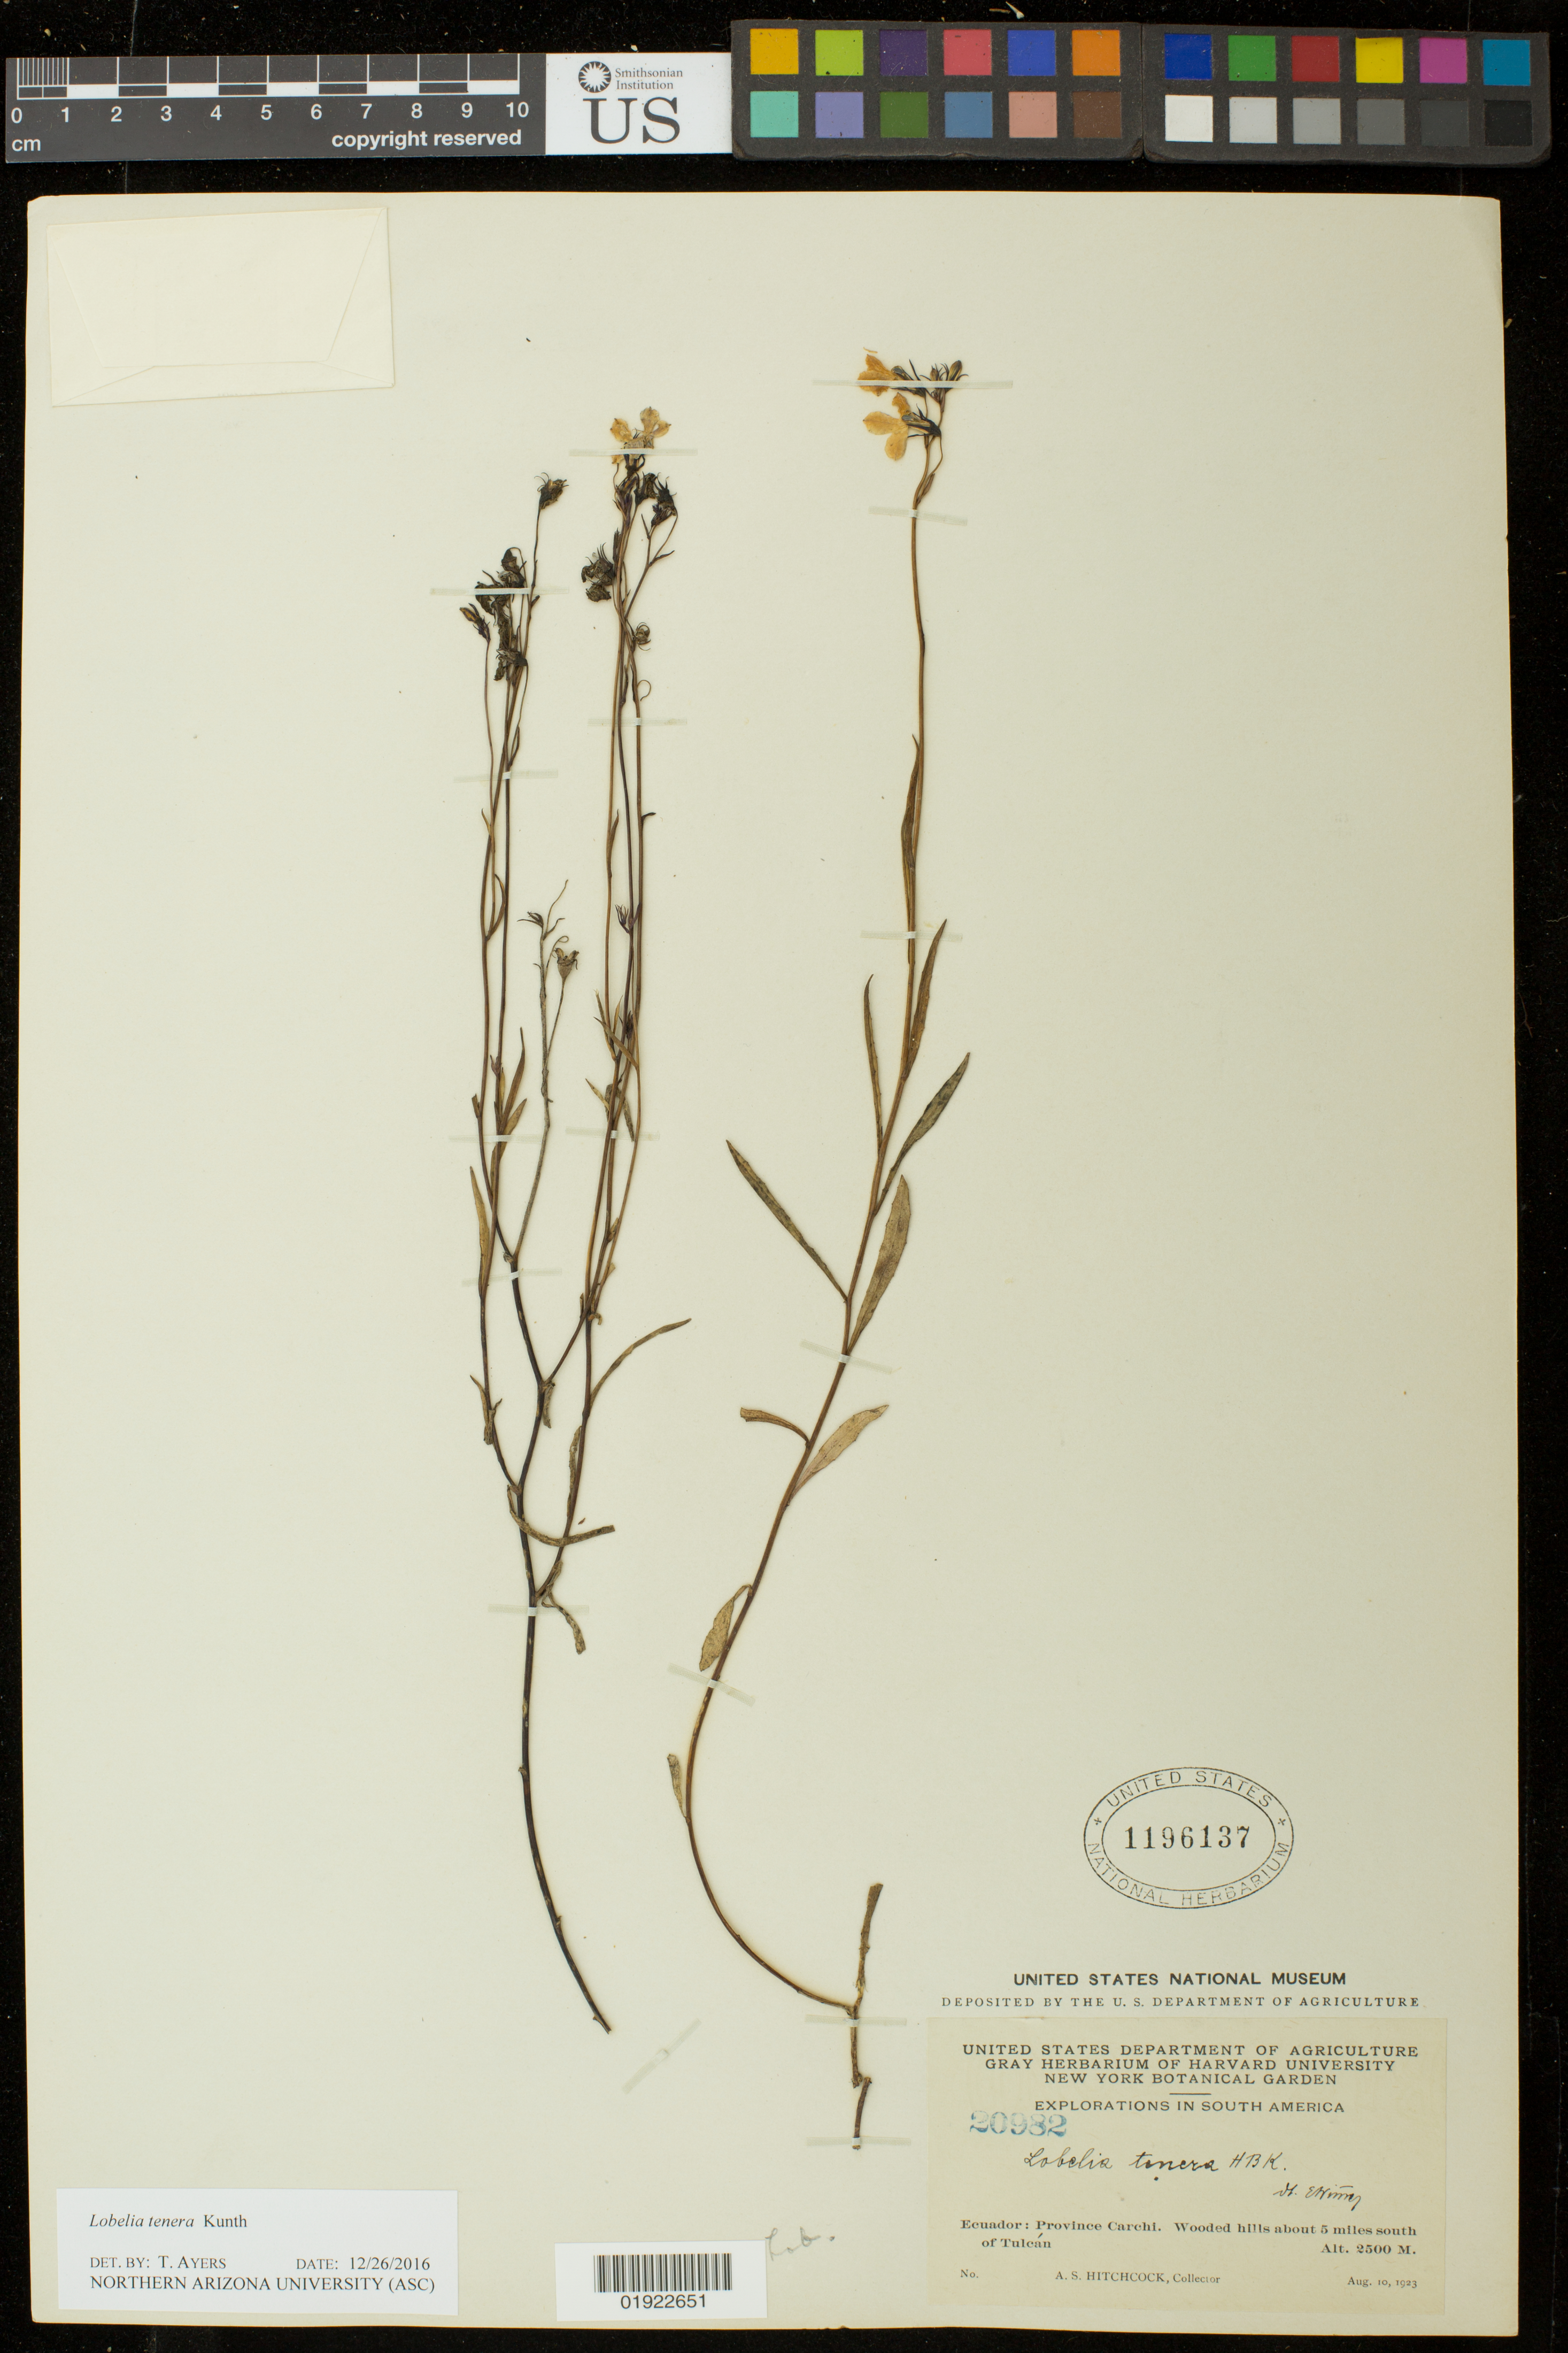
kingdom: Plantae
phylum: Tracheophyta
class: Magnoliopsida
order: Asterales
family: Campanulaceae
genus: Lobelia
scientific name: Lobelia tenera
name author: Kunth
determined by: Ayers, Tina J.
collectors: A. S. Hitchcock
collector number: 20982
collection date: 1923-08-10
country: Ecuador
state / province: Carchi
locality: Wooded hills about 5 miles south of Tulcan.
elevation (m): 2500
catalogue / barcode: US 1196137